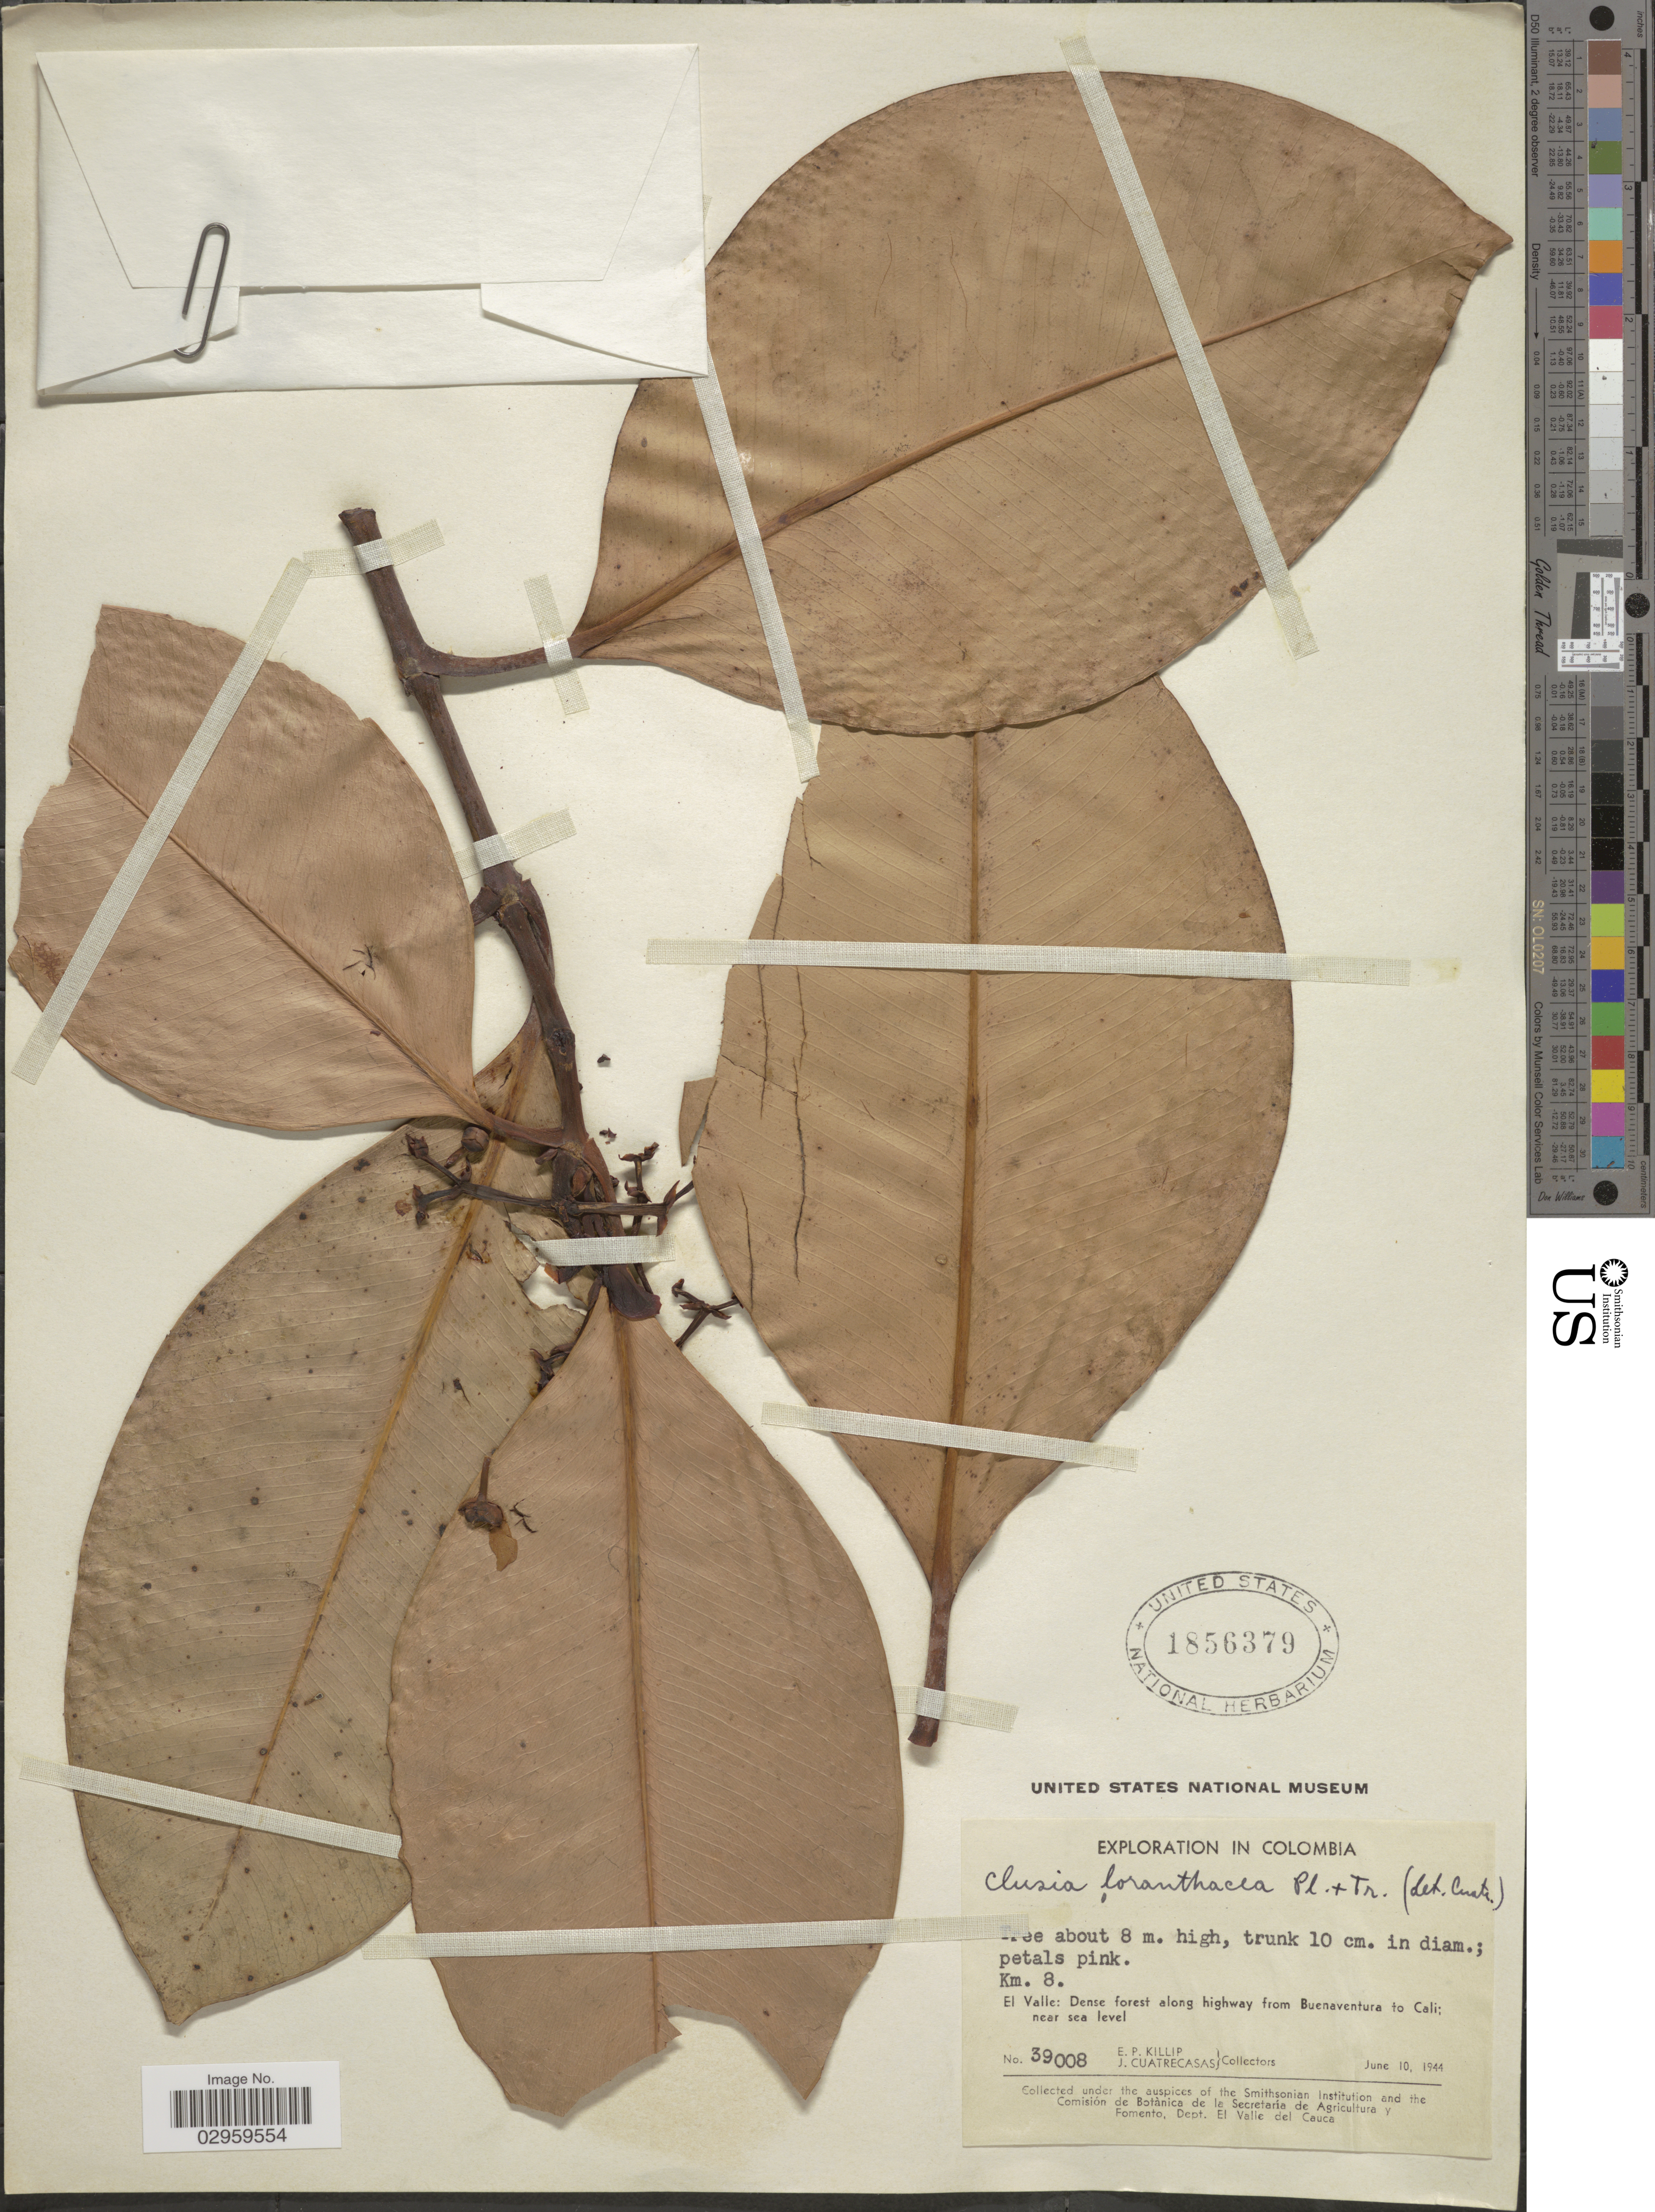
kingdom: Plantae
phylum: Tracheophyta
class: Magnoliopsida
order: Malpighiales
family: Clusiaceae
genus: Clusia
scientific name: Clusia loranthacea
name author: Planch. & Triana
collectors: E. P. Killip & J. Cuatrecasas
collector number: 39008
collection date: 1944-06-10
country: Colombia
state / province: Valle del Cauca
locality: Km. 8. El Valle: Dense forest along highway from Buenaventura to Cali.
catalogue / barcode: US 1856379